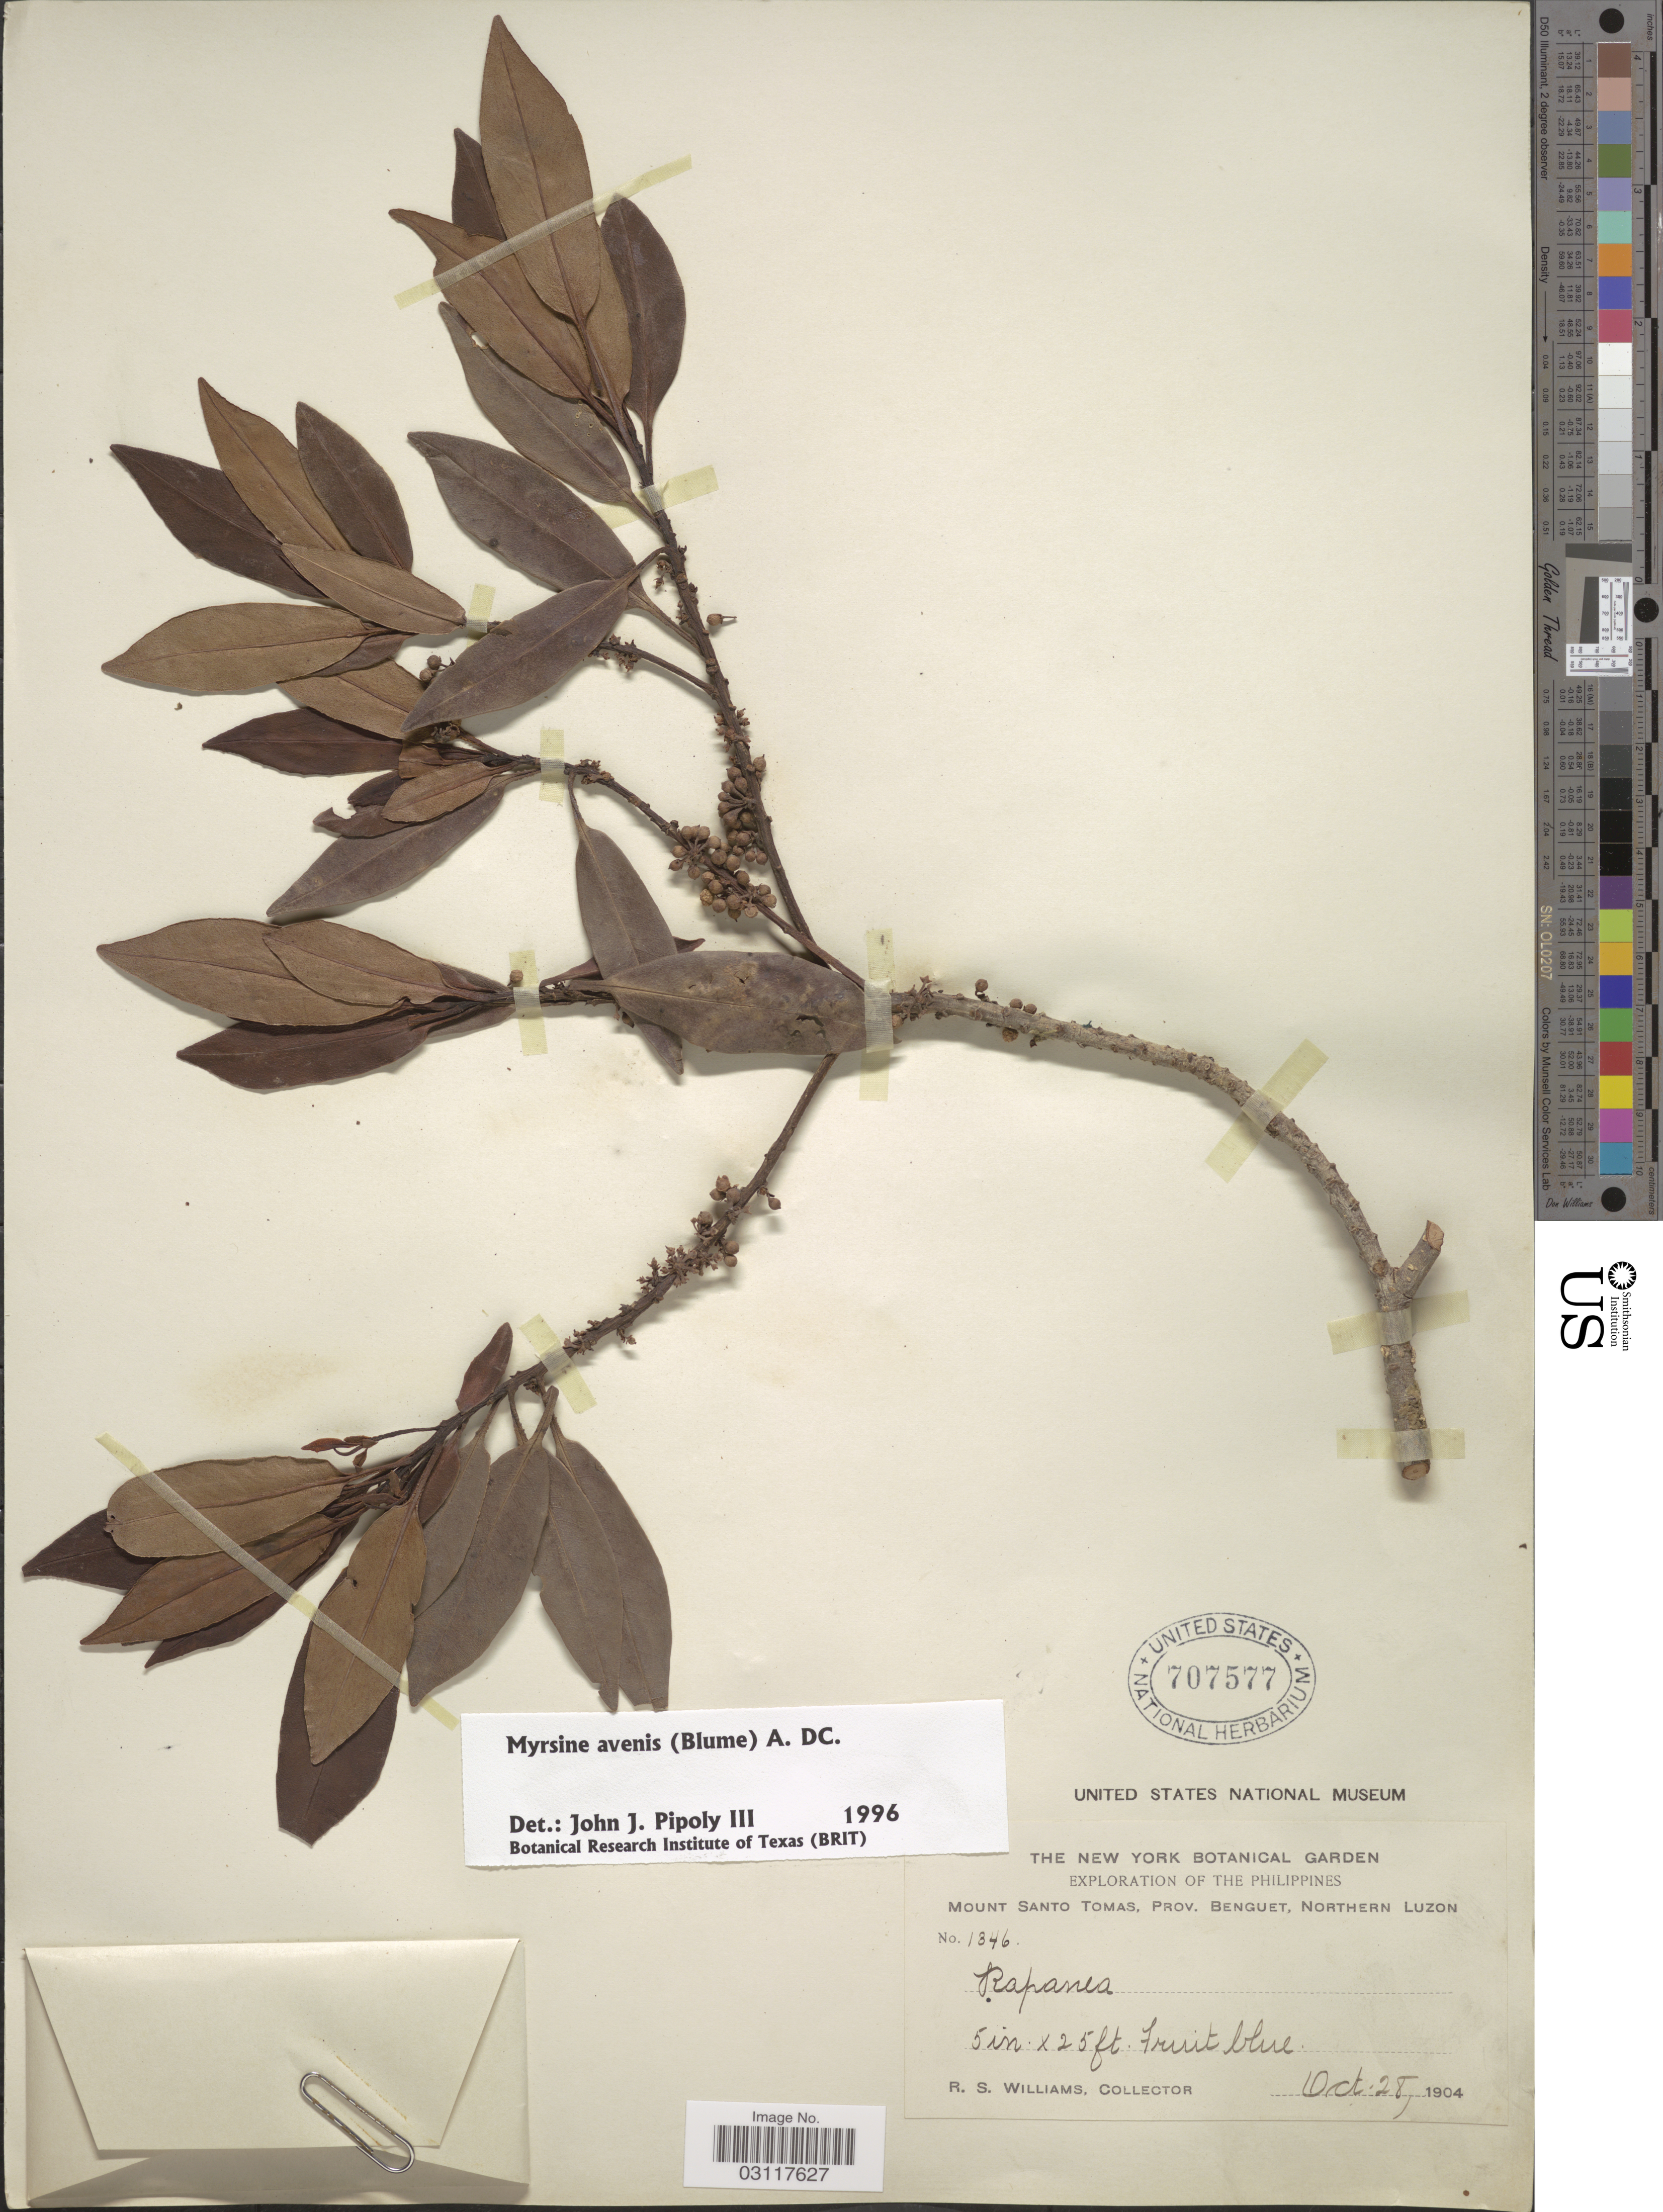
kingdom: Plantae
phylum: Tracheophyta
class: Magnoliopsida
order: Ericales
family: Primulaceae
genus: Myrsine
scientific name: Myrsine avenis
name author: A. DC.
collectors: R. S. Williams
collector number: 1346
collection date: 1904-10-28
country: Philippines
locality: Mount Santo Tomas, Prov. Benguet, Northern Luzon.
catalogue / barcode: US 707577